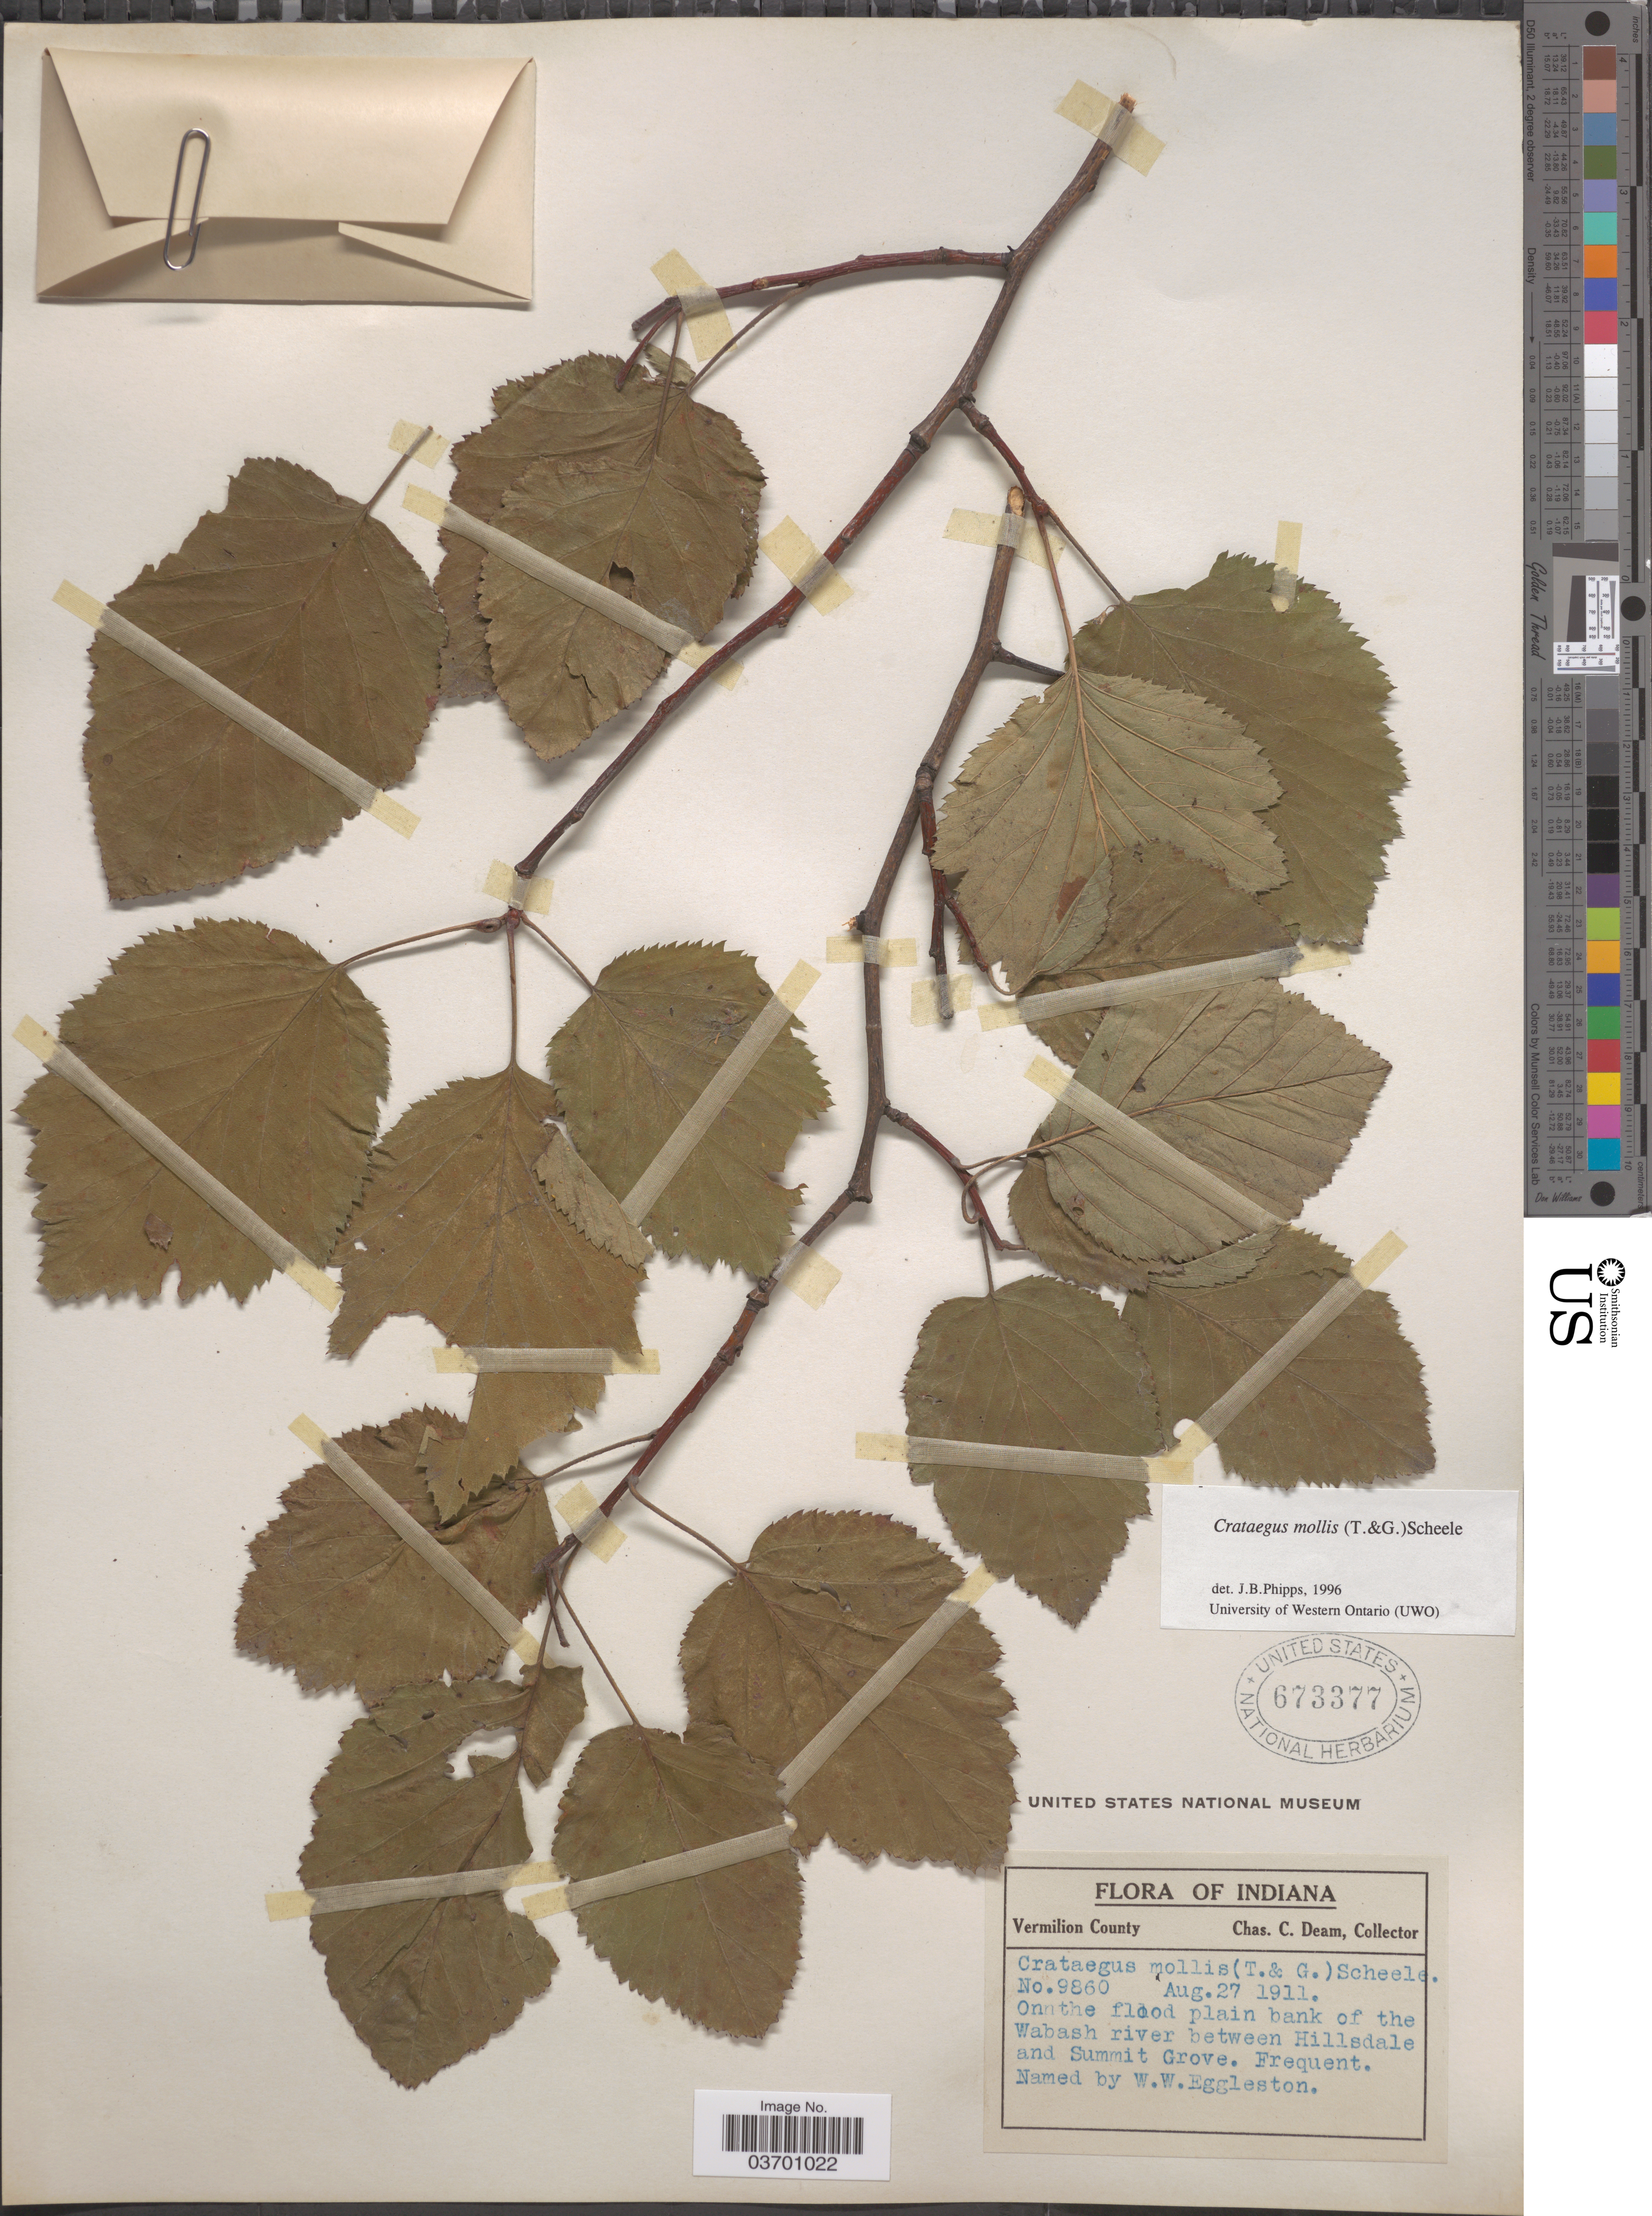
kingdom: Plantae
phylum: Tracheophyta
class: Magnoliopsida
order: Rosales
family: Rosaceae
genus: Crataegus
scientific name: Crataegus mollis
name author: (Torr. & A. Gray) Scheele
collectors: C. C. Deam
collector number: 9860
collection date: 1911-08-27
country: United States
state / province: Indiana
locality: Vermilion County. On the flood plain bank of the Wabash river between Hillsdale and Summit Grove.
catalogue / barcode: US 673377